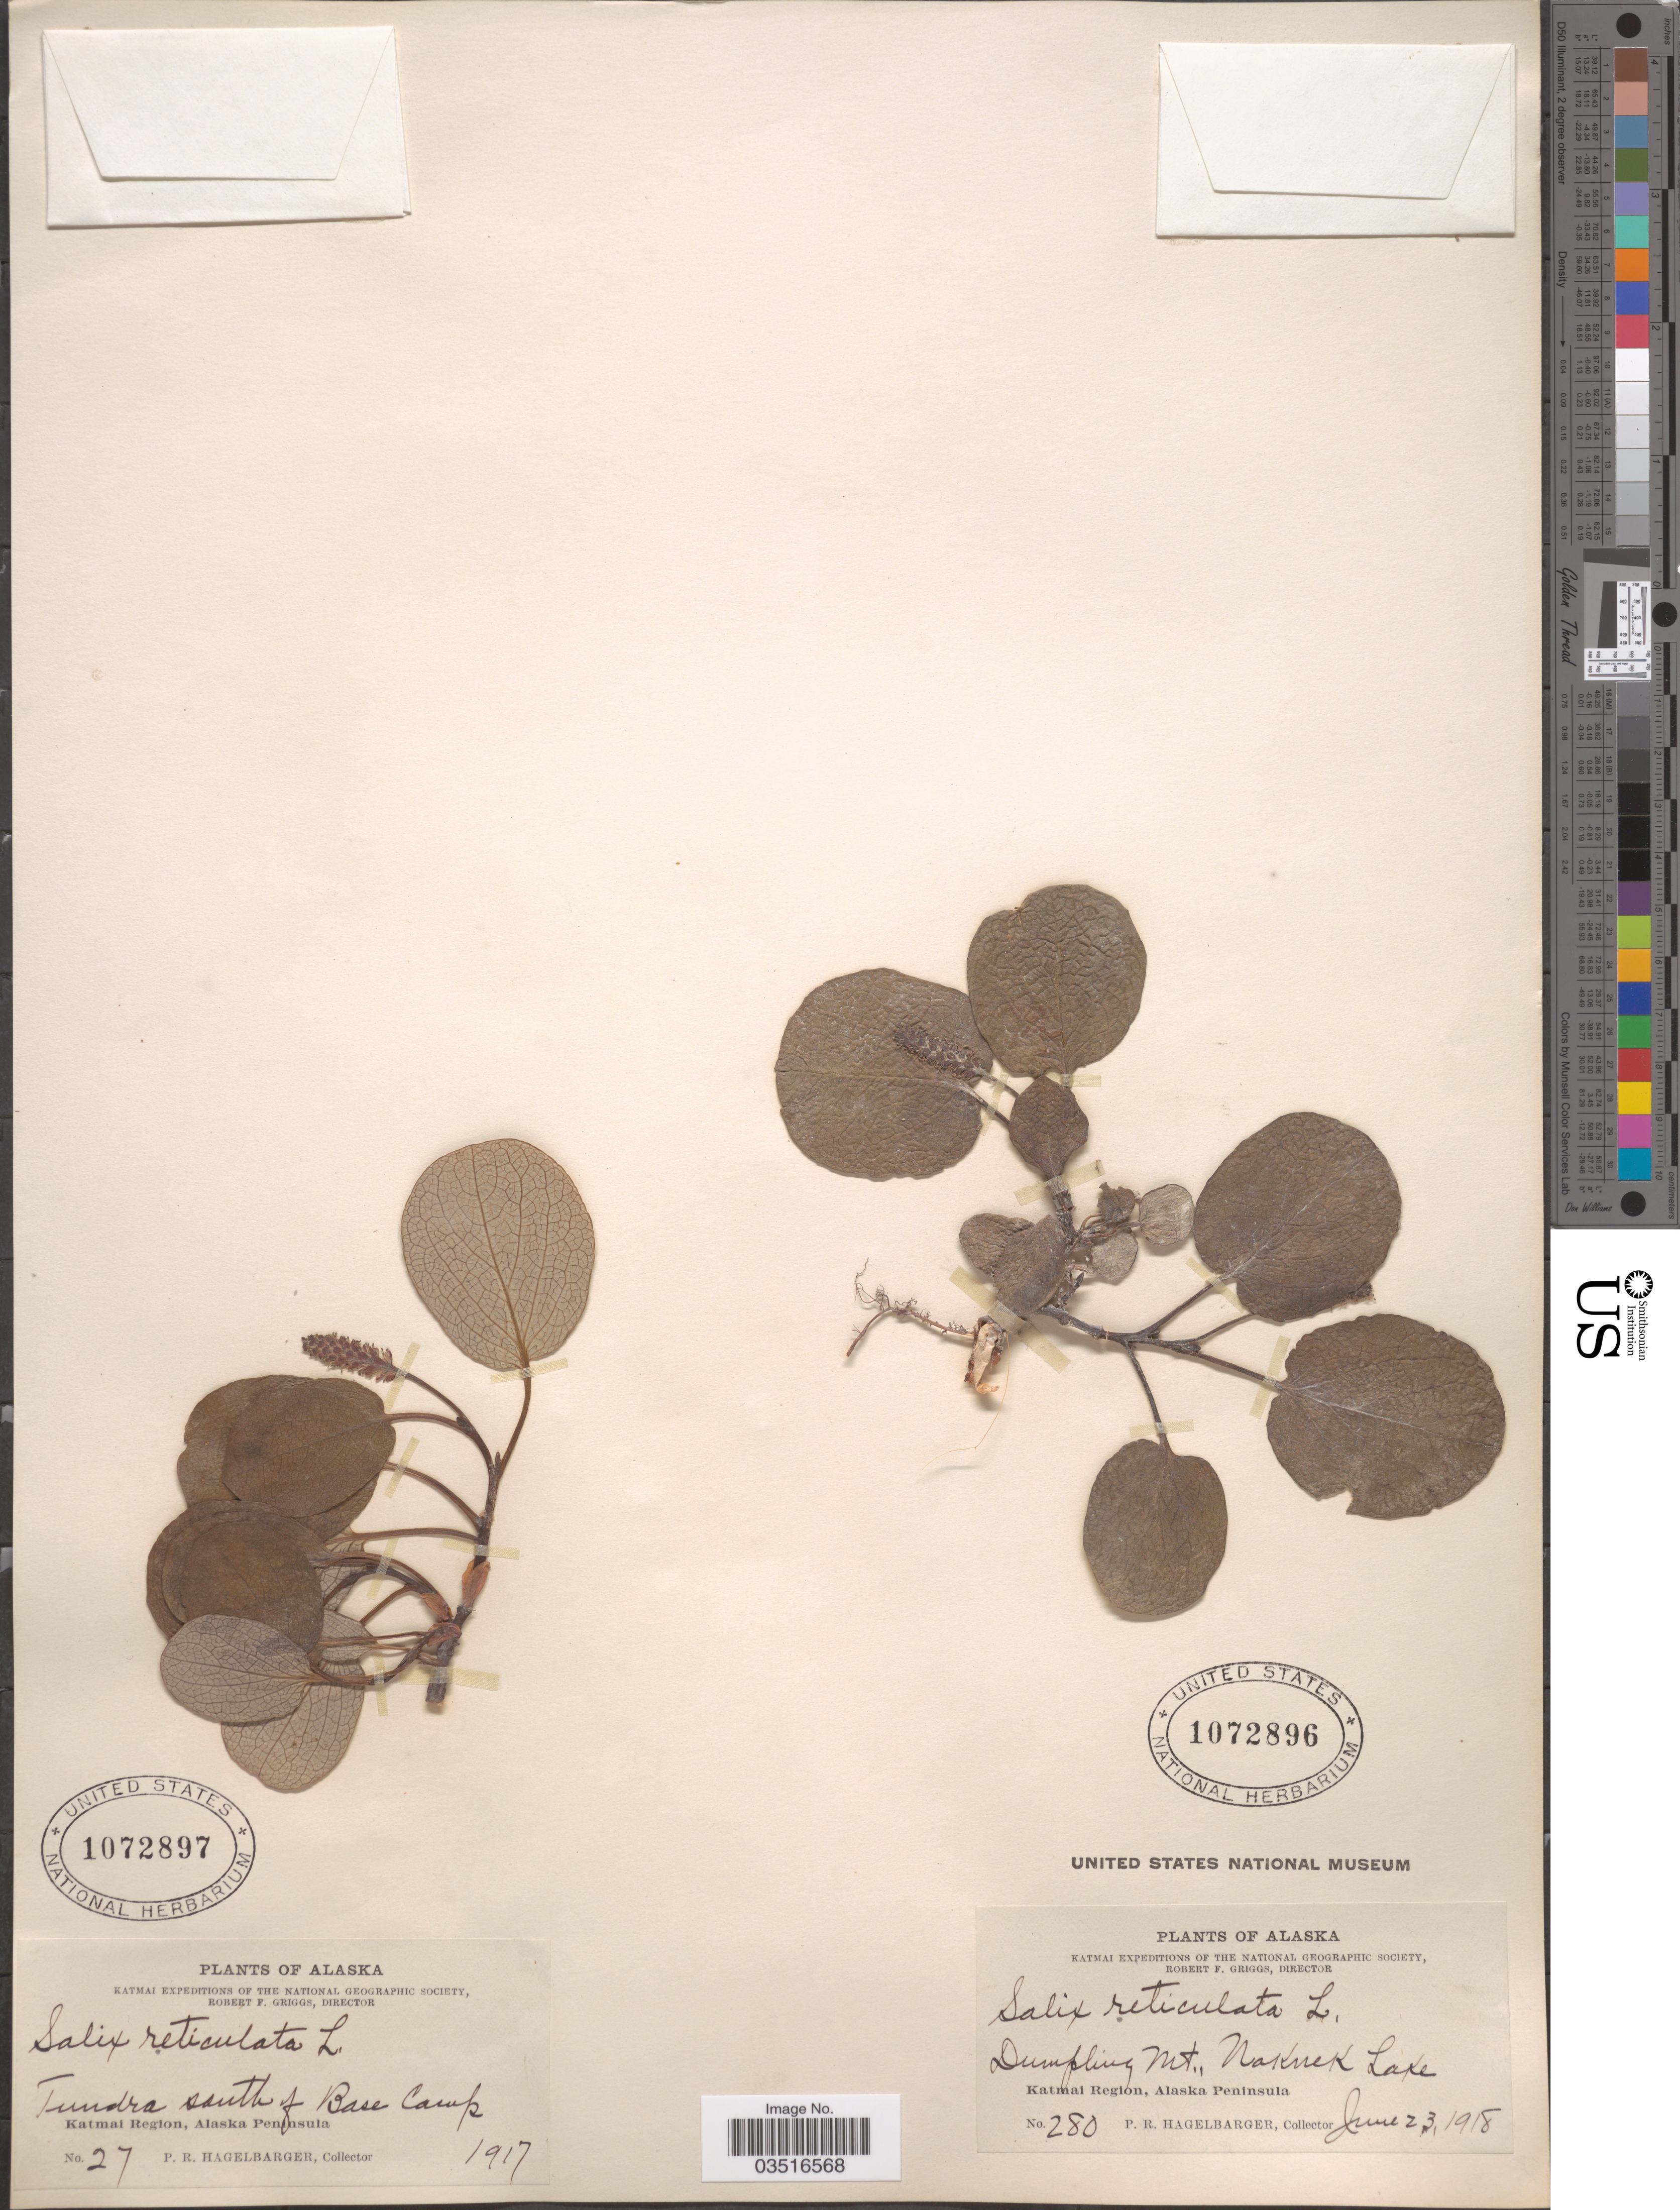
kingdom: Plantae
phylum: Tracheophyta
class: Magnoliopsida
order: Malpighiales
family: Salicaceae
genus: Salix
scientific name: Salix reticulata var. gigantifolia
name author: C.R. Ball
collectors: P. Hagelbarger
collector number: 280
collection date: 1918-06-23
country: United States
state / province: Alaska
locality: Dumpling Mt., Naknek Lake. Katmai Region, Alaska Peninsula.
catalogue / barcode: US 1072896-2